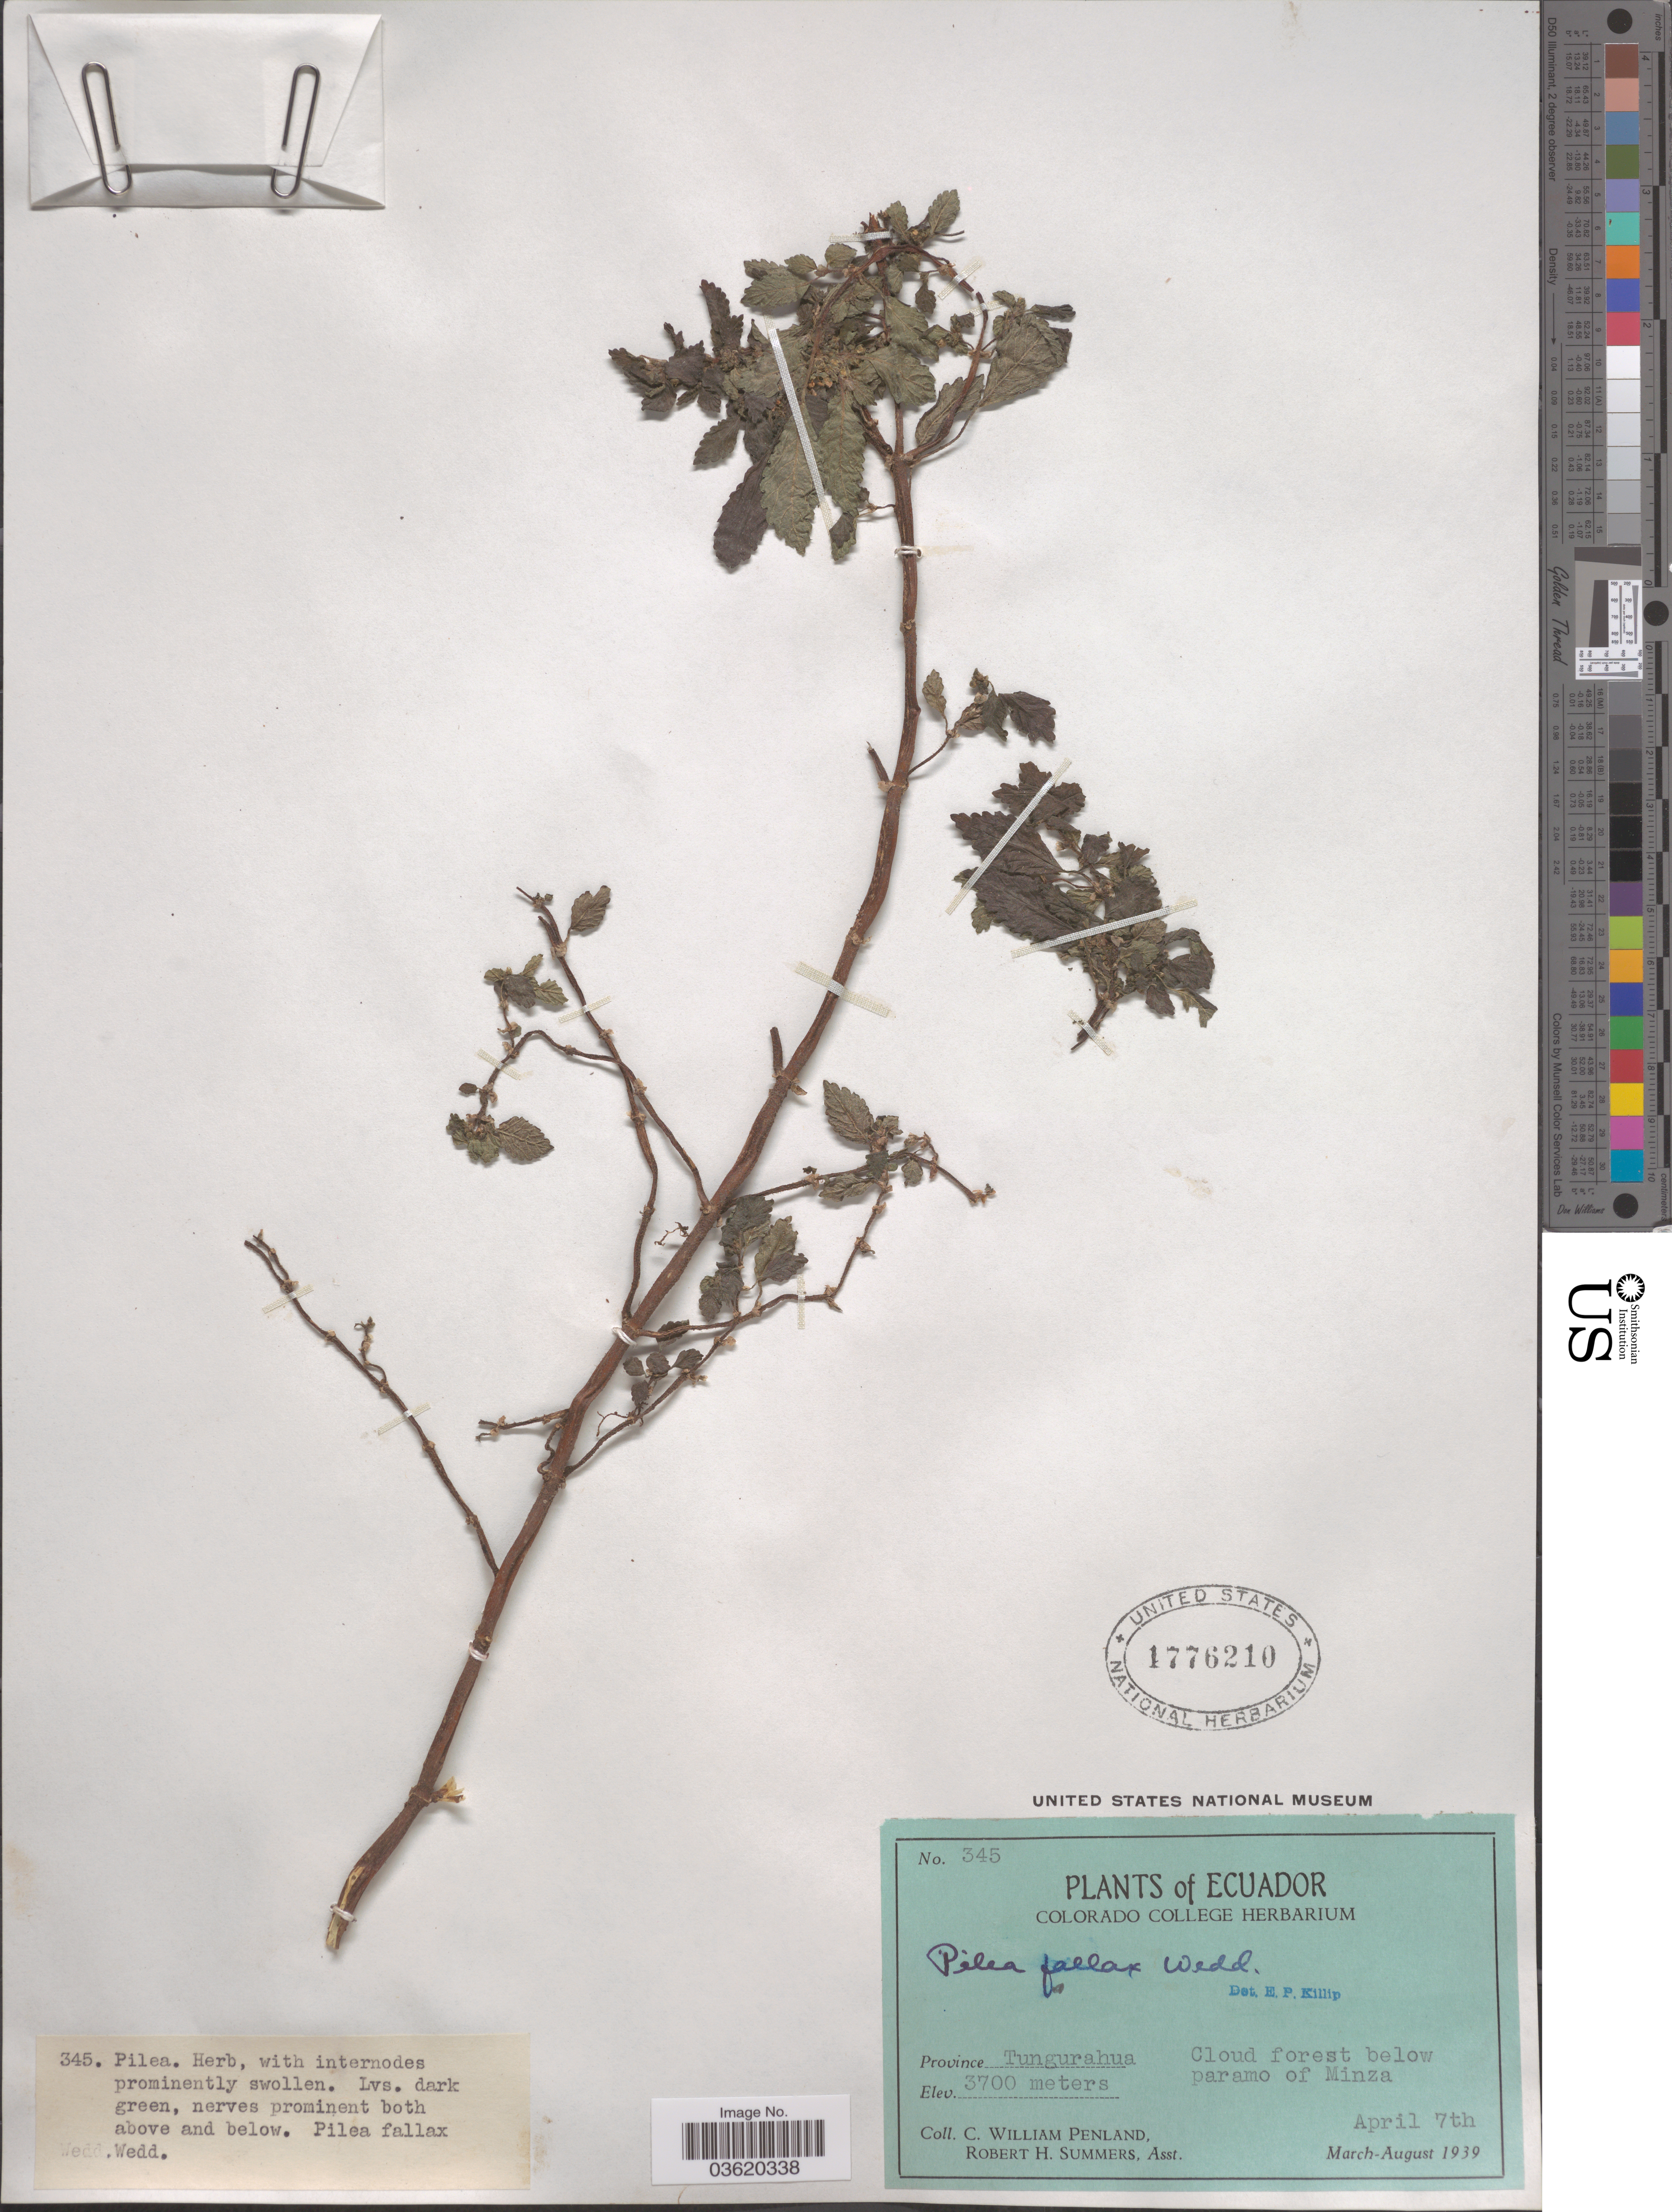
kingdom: Plantae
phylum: Tracheophyta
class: Magnoliopsida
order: Rosales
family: Urticaceae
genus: Pilea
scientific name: Pilea fallax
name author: Wedd.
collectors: C. W. Penland & R. Summers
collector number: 345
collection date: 1939-04-07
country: Ecuador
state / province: Tungurahua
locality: Cloud forest below paramo of Minza.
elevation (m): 3700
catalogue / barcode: US 1776210